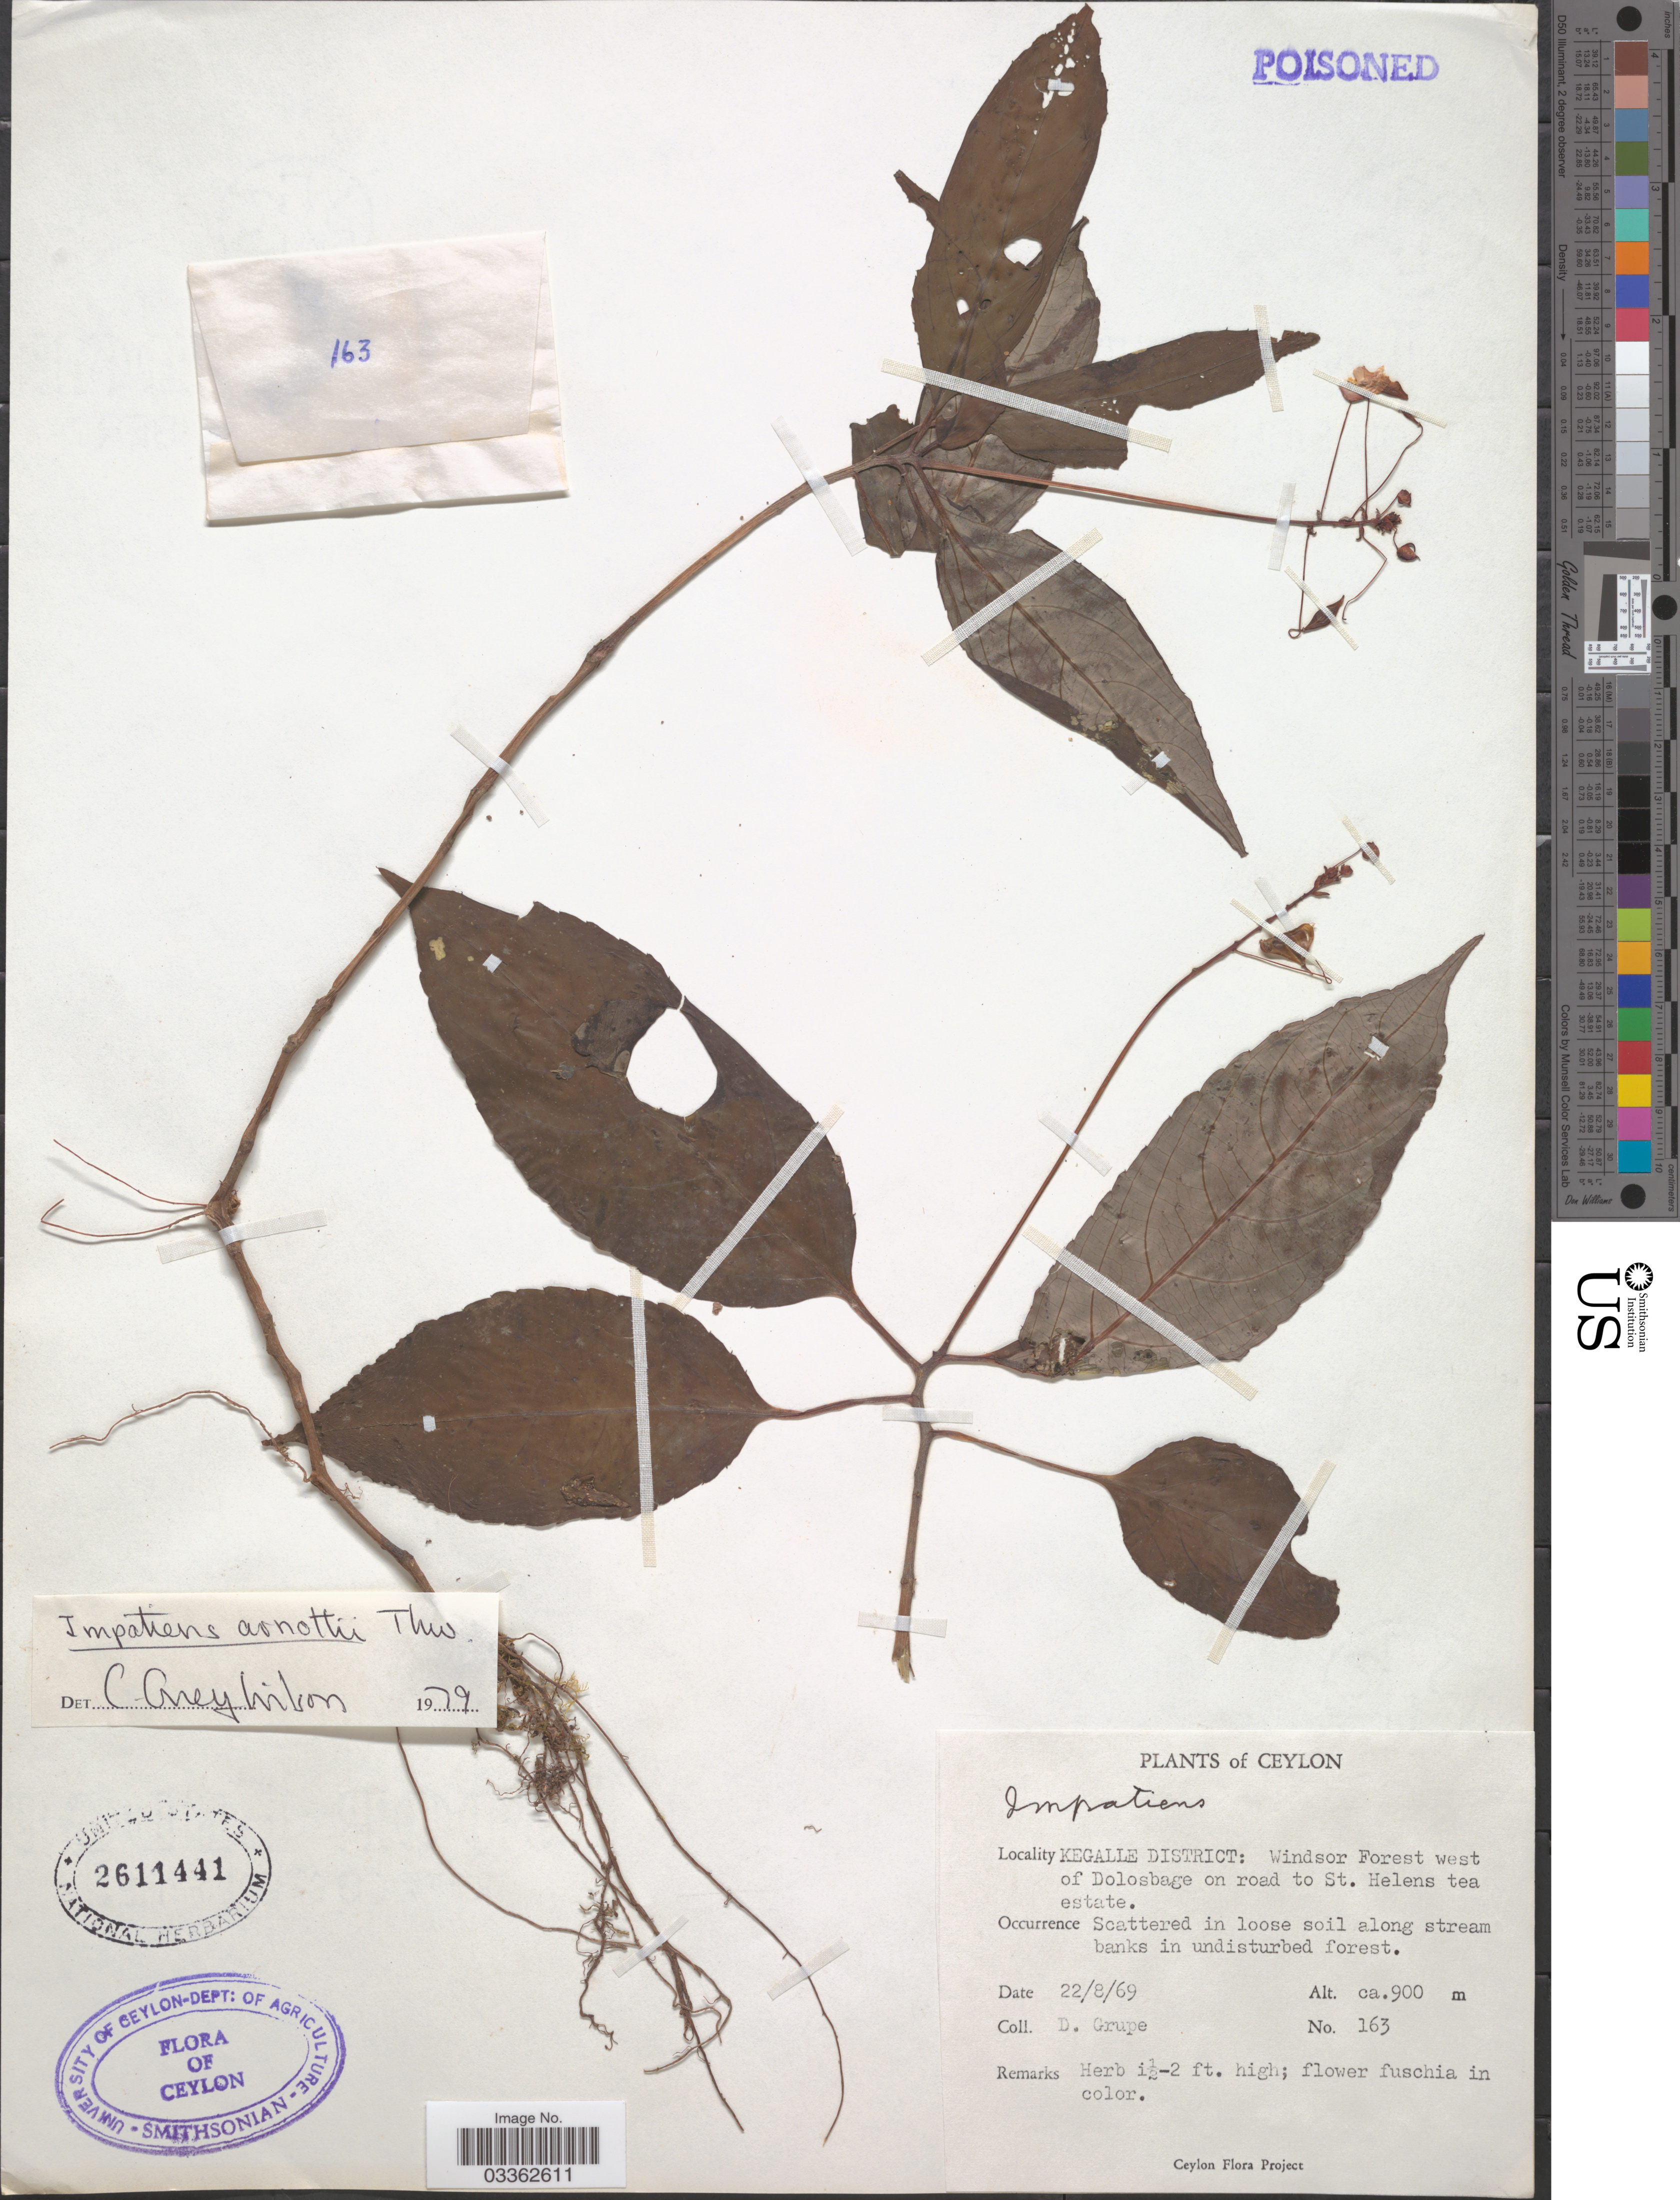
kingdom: Plantae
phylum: Tracheophyta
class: Magnoliopsida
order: Ericales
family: Balsaminaceae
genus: Impatiens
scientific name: Impatiens arnottii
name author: Thwaites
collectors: D. Grupe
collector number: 163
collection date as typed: Transcribed d/m/y: 22/8/69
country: Sri Lanka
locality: Ceylon. Kegalle District: Windsor Forest west of Dolosbage on road to St. Helens tea estate.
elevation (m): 900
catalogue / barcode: US 2611441